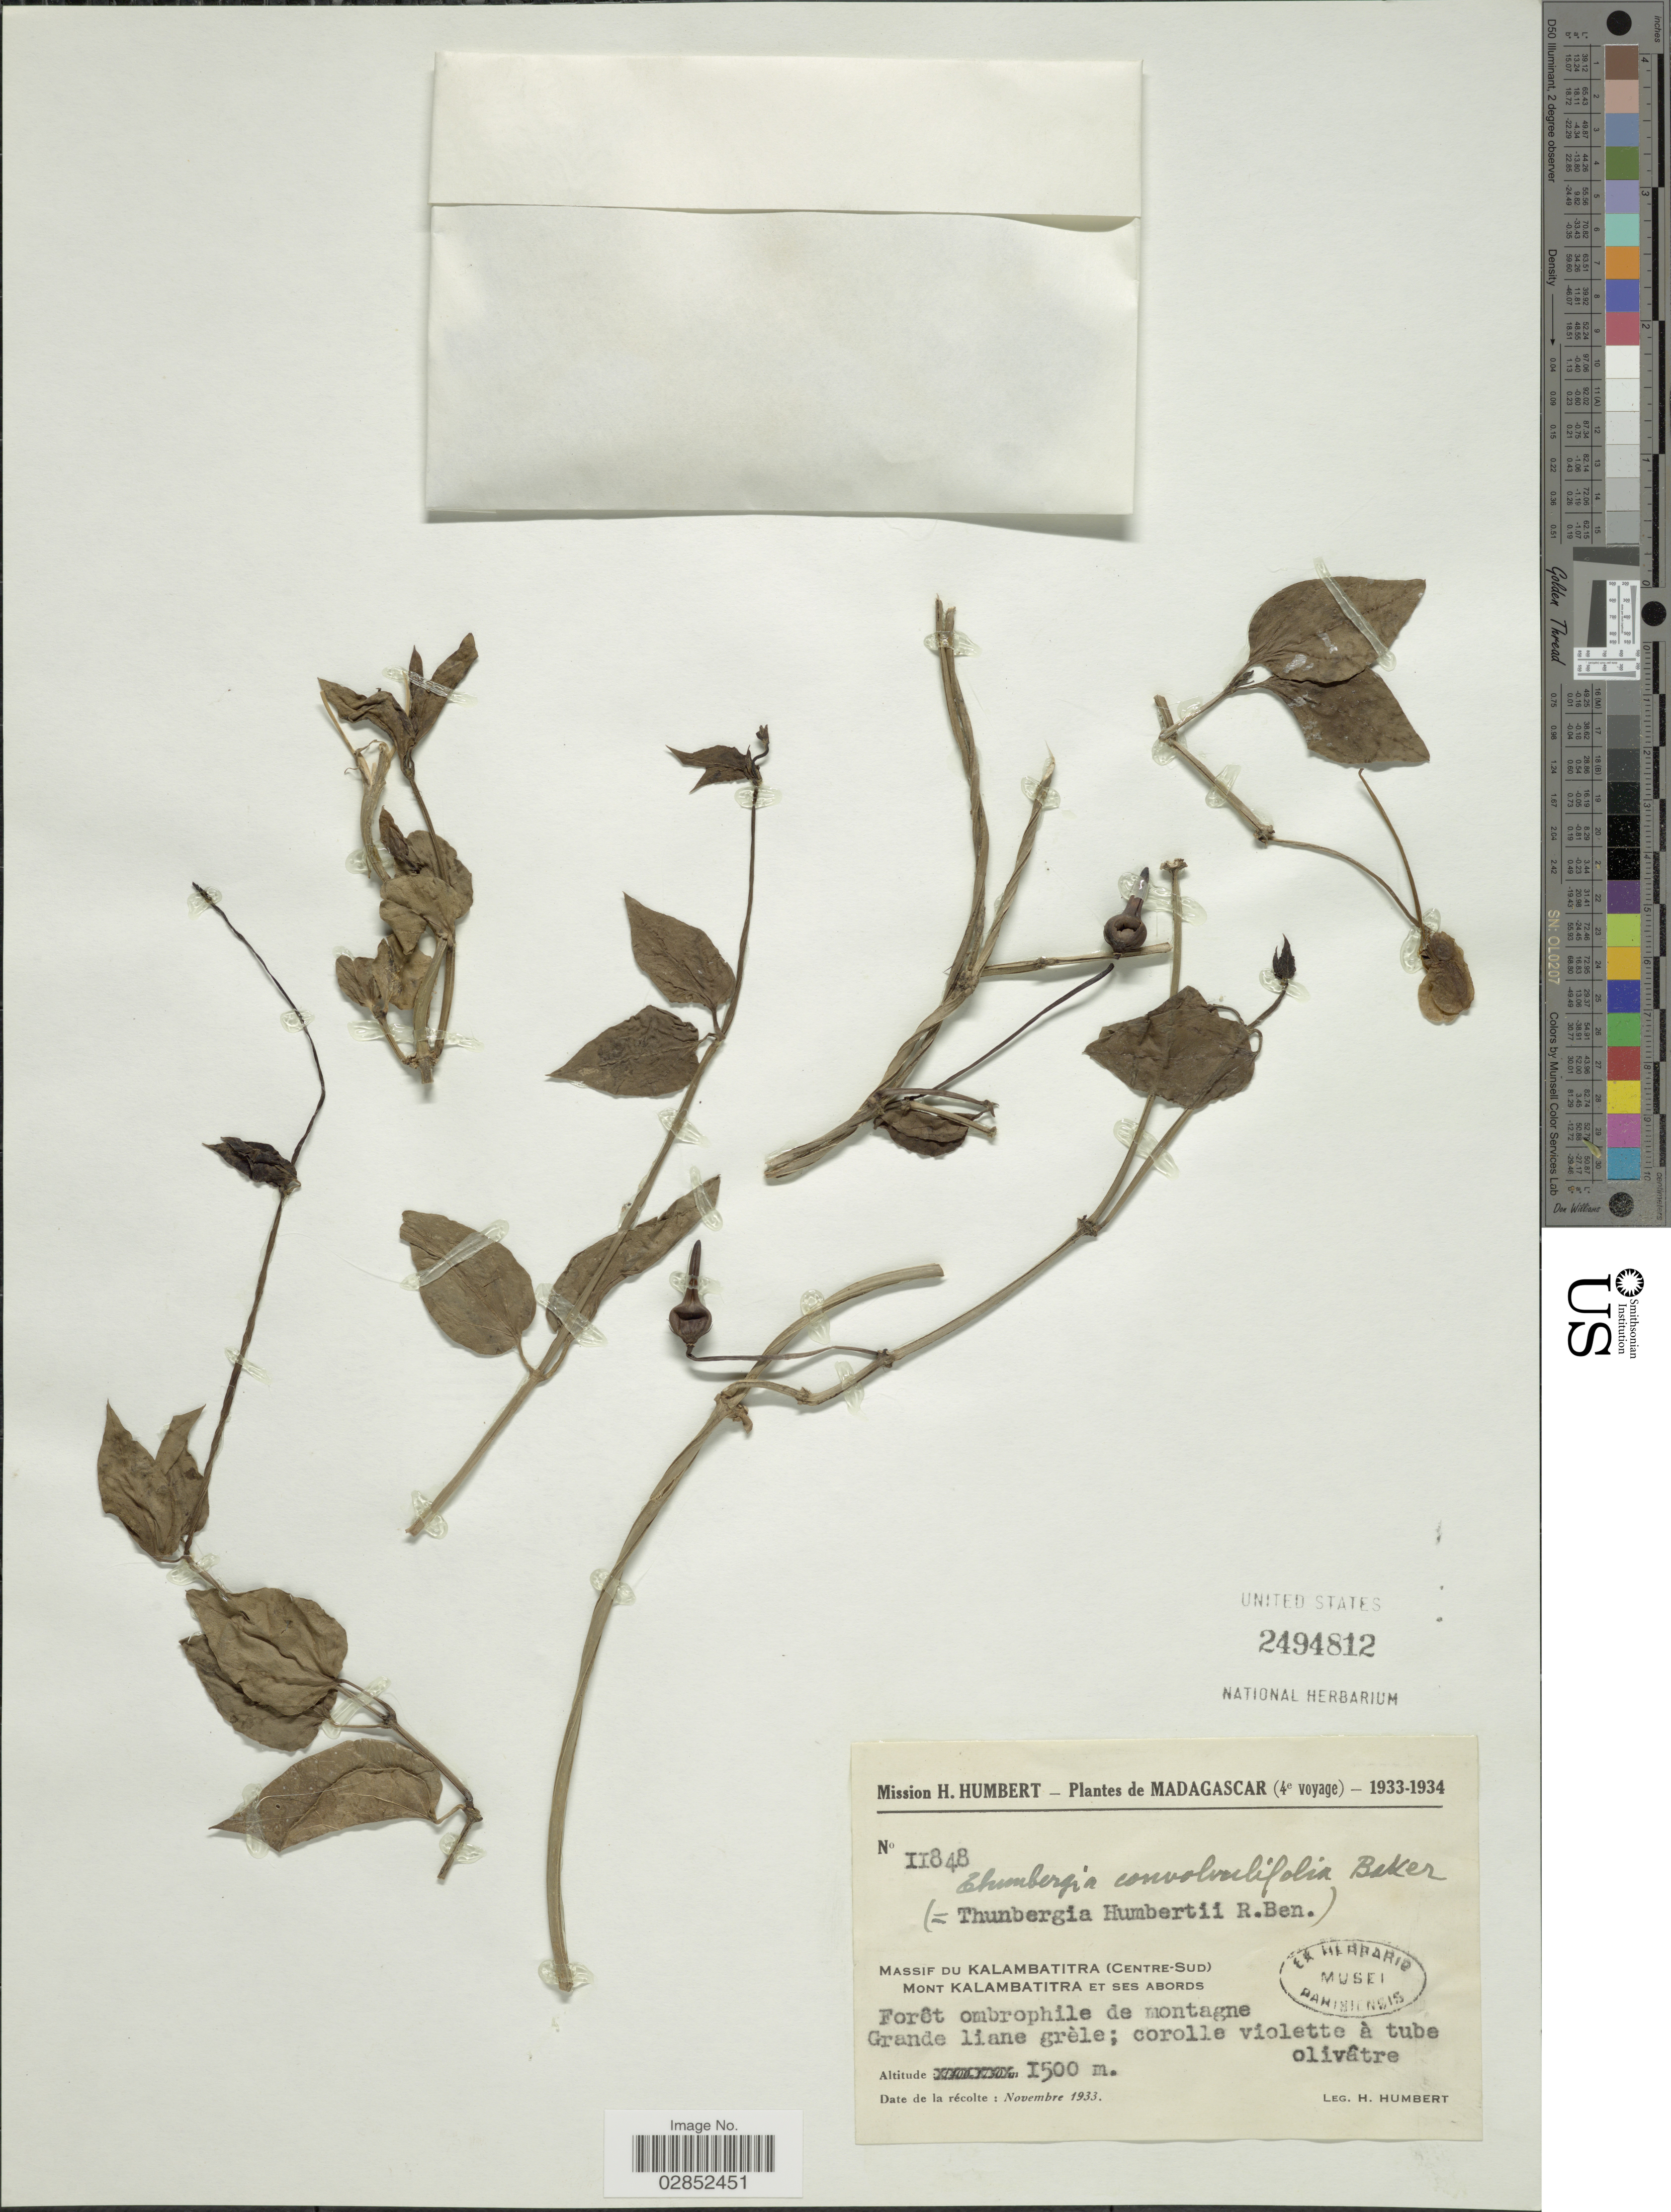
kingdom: Plantae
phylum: Tracheophyta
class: Magnoliopsida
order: Lamiales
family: Acanthaceae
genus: Thunbergia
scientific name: Thunbergia humbertii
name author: Benoist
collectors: H. Humbert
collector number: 11848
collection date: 1933-11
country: Madagascar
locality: Massif du Kalabatitra (Centre-Sud) Mont Kalabatitra et Ses Abords.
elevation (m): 1500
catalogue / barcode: US 2494812